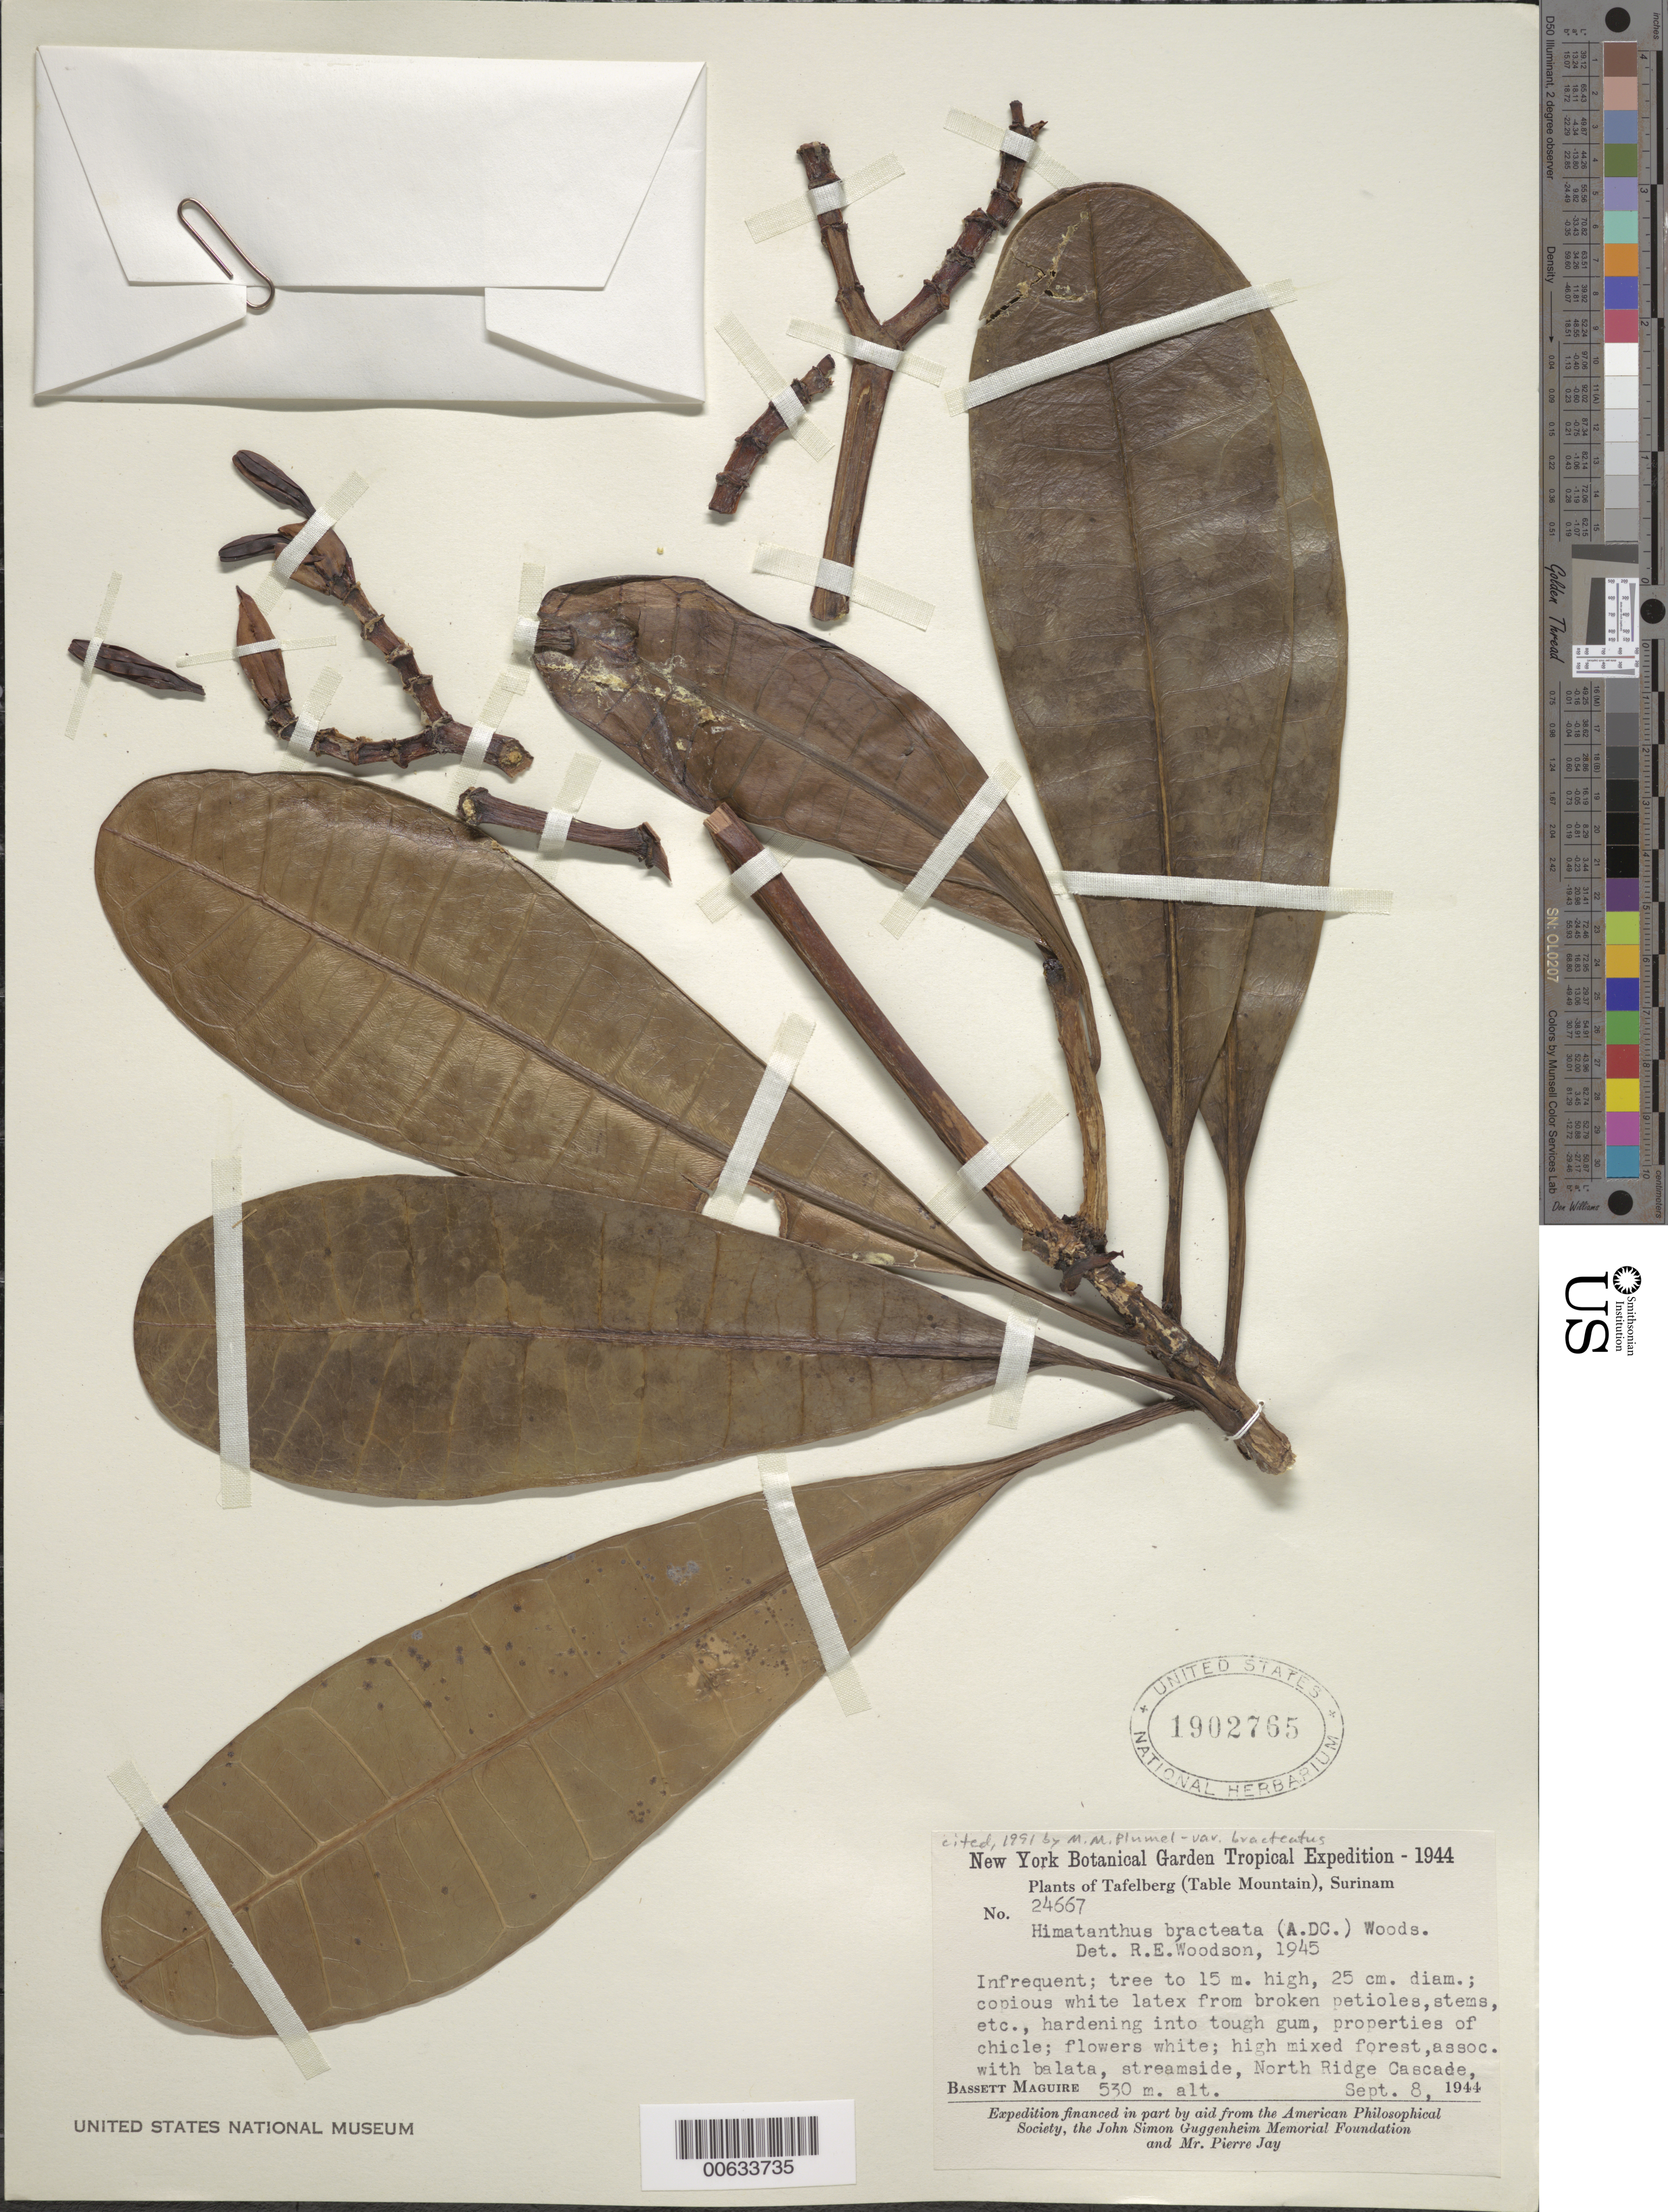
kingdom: Plantae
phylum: Tracheophyta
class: Magnoliopsida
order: Gentianales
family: Apocynaceae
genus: Himatanthus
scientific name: Himatanthus bracteatus var. bracteatus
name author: (A. DC.) Woodson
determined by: Plumel, M. - M.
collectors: B. Maguire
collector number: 24667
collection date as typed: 8-Sep-44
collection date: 1944-09-08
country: Suriname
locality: Tafelberg (Table Mountain), North Ridge Cascade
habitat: High mixed forest, associated with balata, streamside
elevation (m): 530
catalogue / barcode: US 1902765